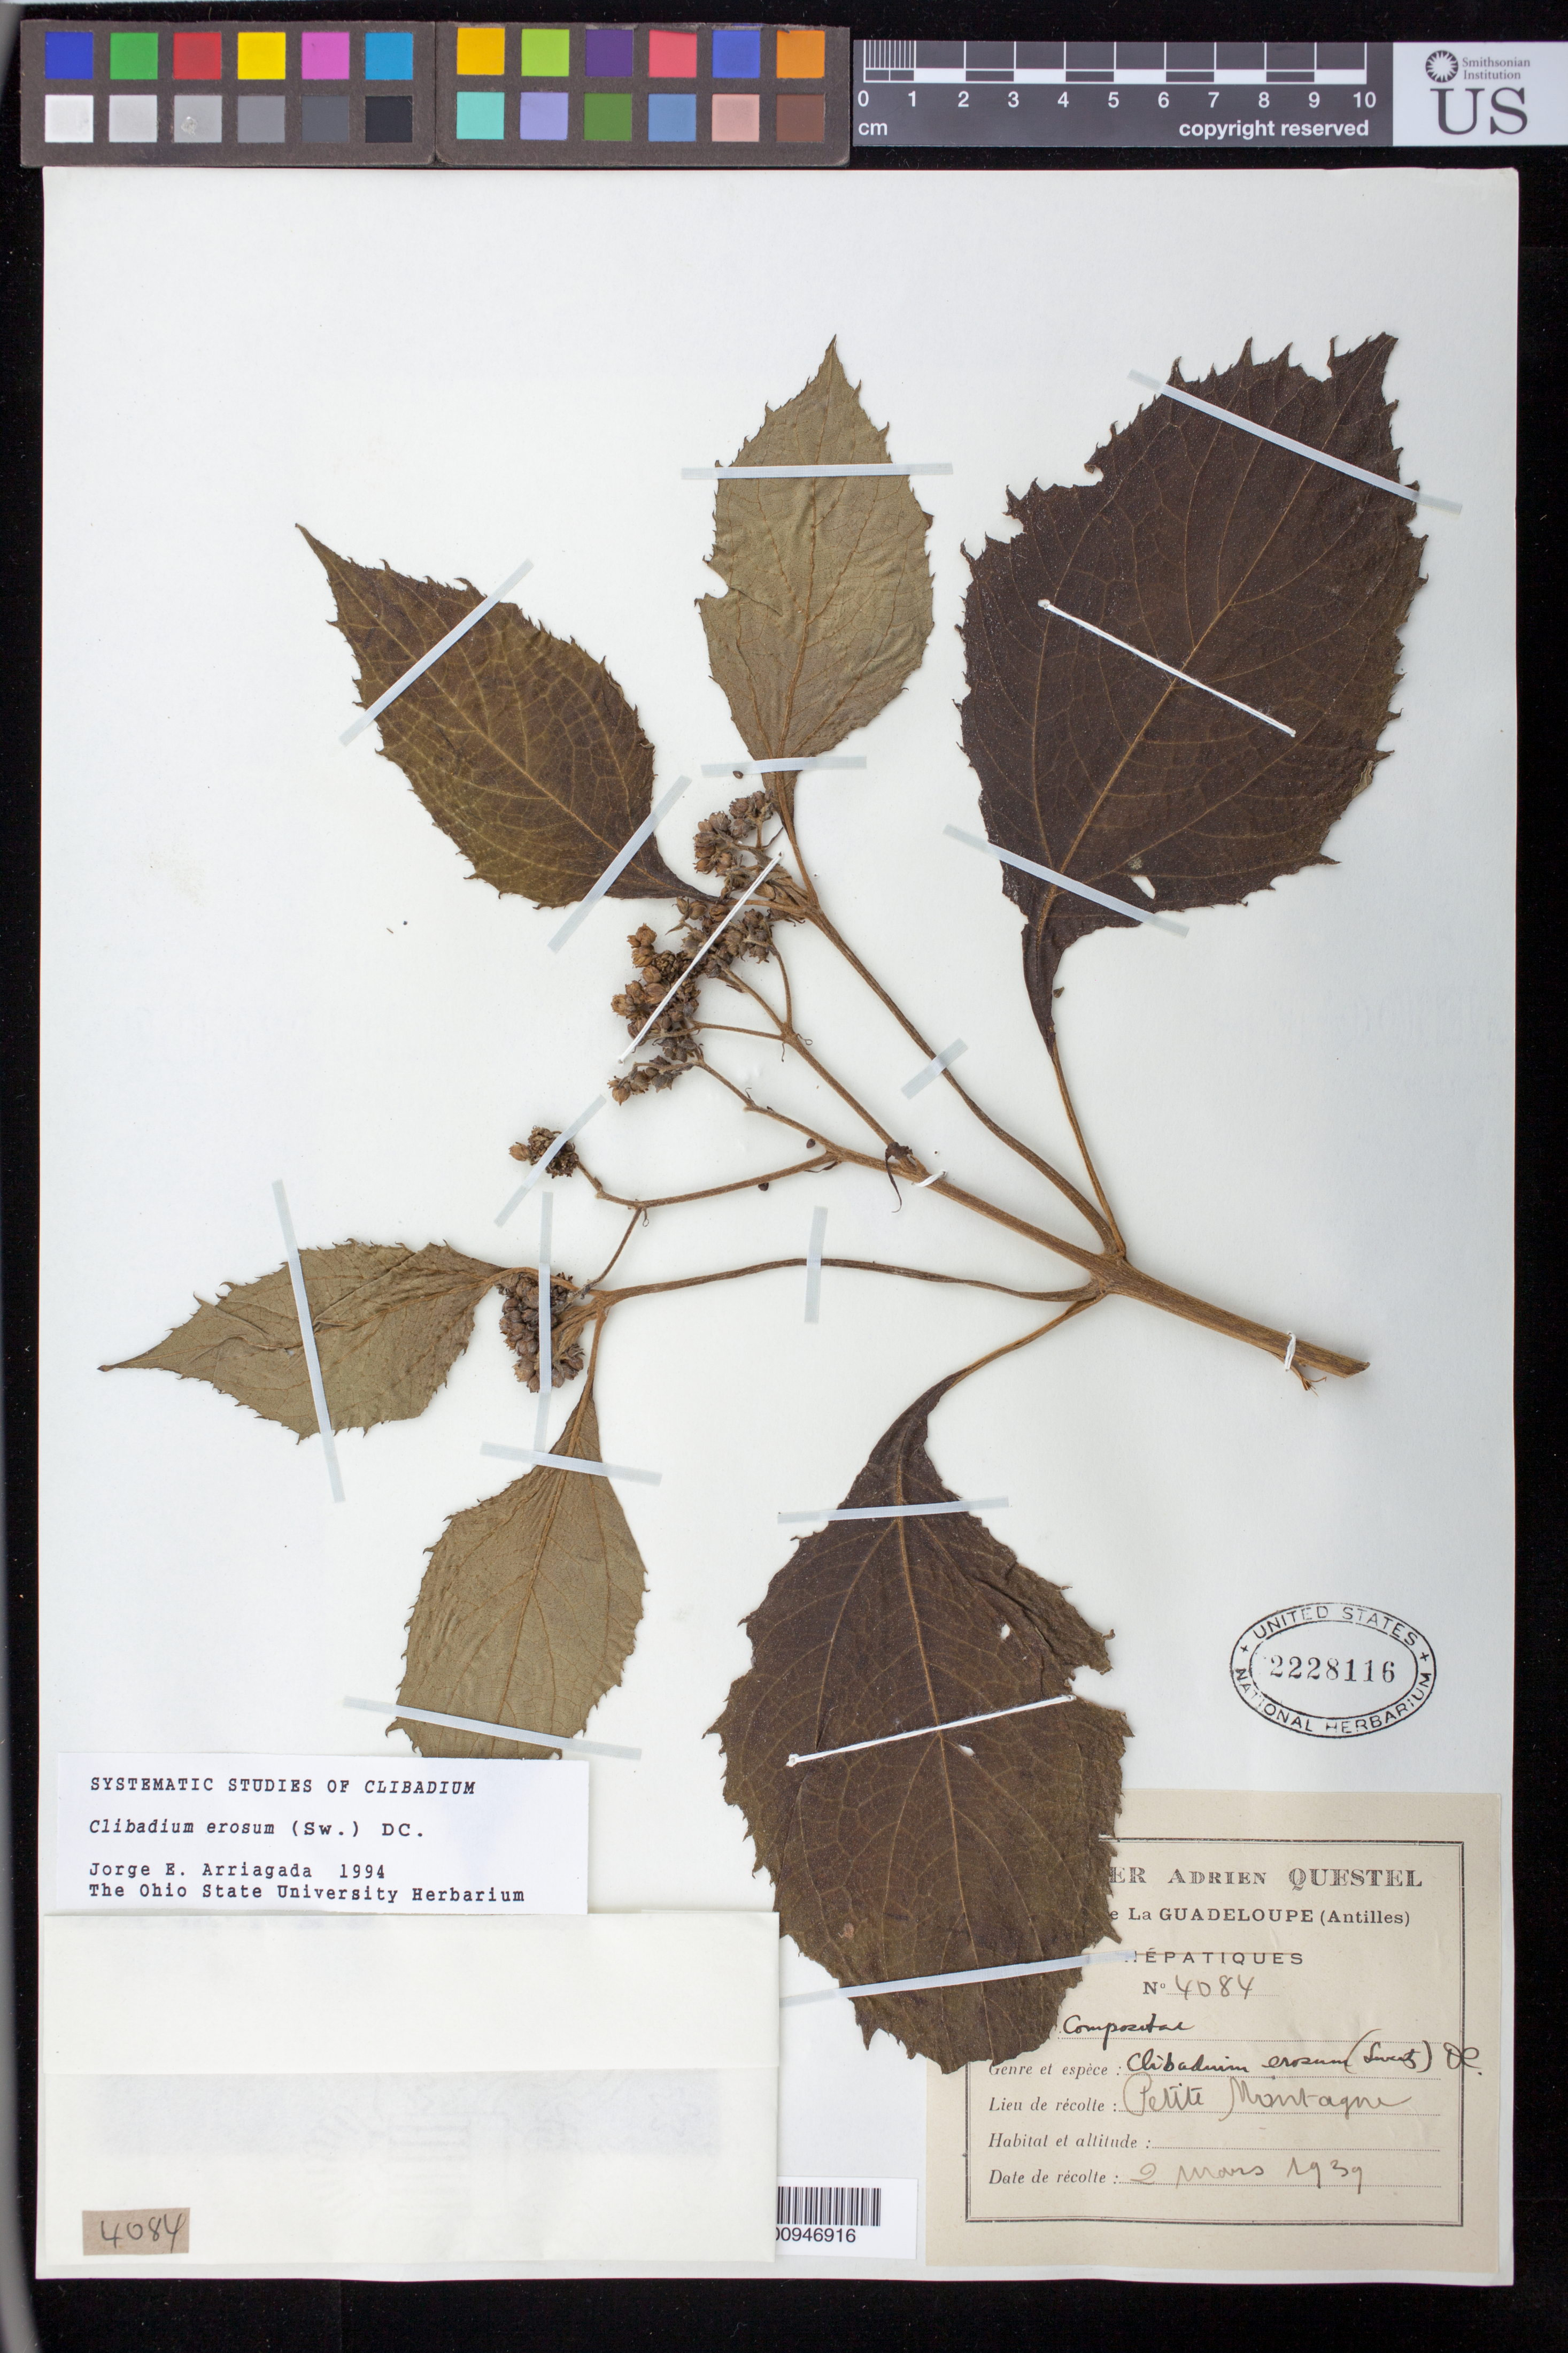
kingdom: Plantae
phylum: Tracheophyta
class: Magnoliopsida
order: Asterales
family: Asteraceae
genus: Clibadium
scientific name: Clibadium erosum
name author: (Sw.) DC.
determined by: Arriagada, J. E.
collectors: M. Hahn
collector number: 411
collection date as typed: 1867 to -- --- 1870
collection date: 1867/1870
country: Martinique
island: Martinique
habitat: Dense choux jamice ?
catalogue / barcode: US 78395